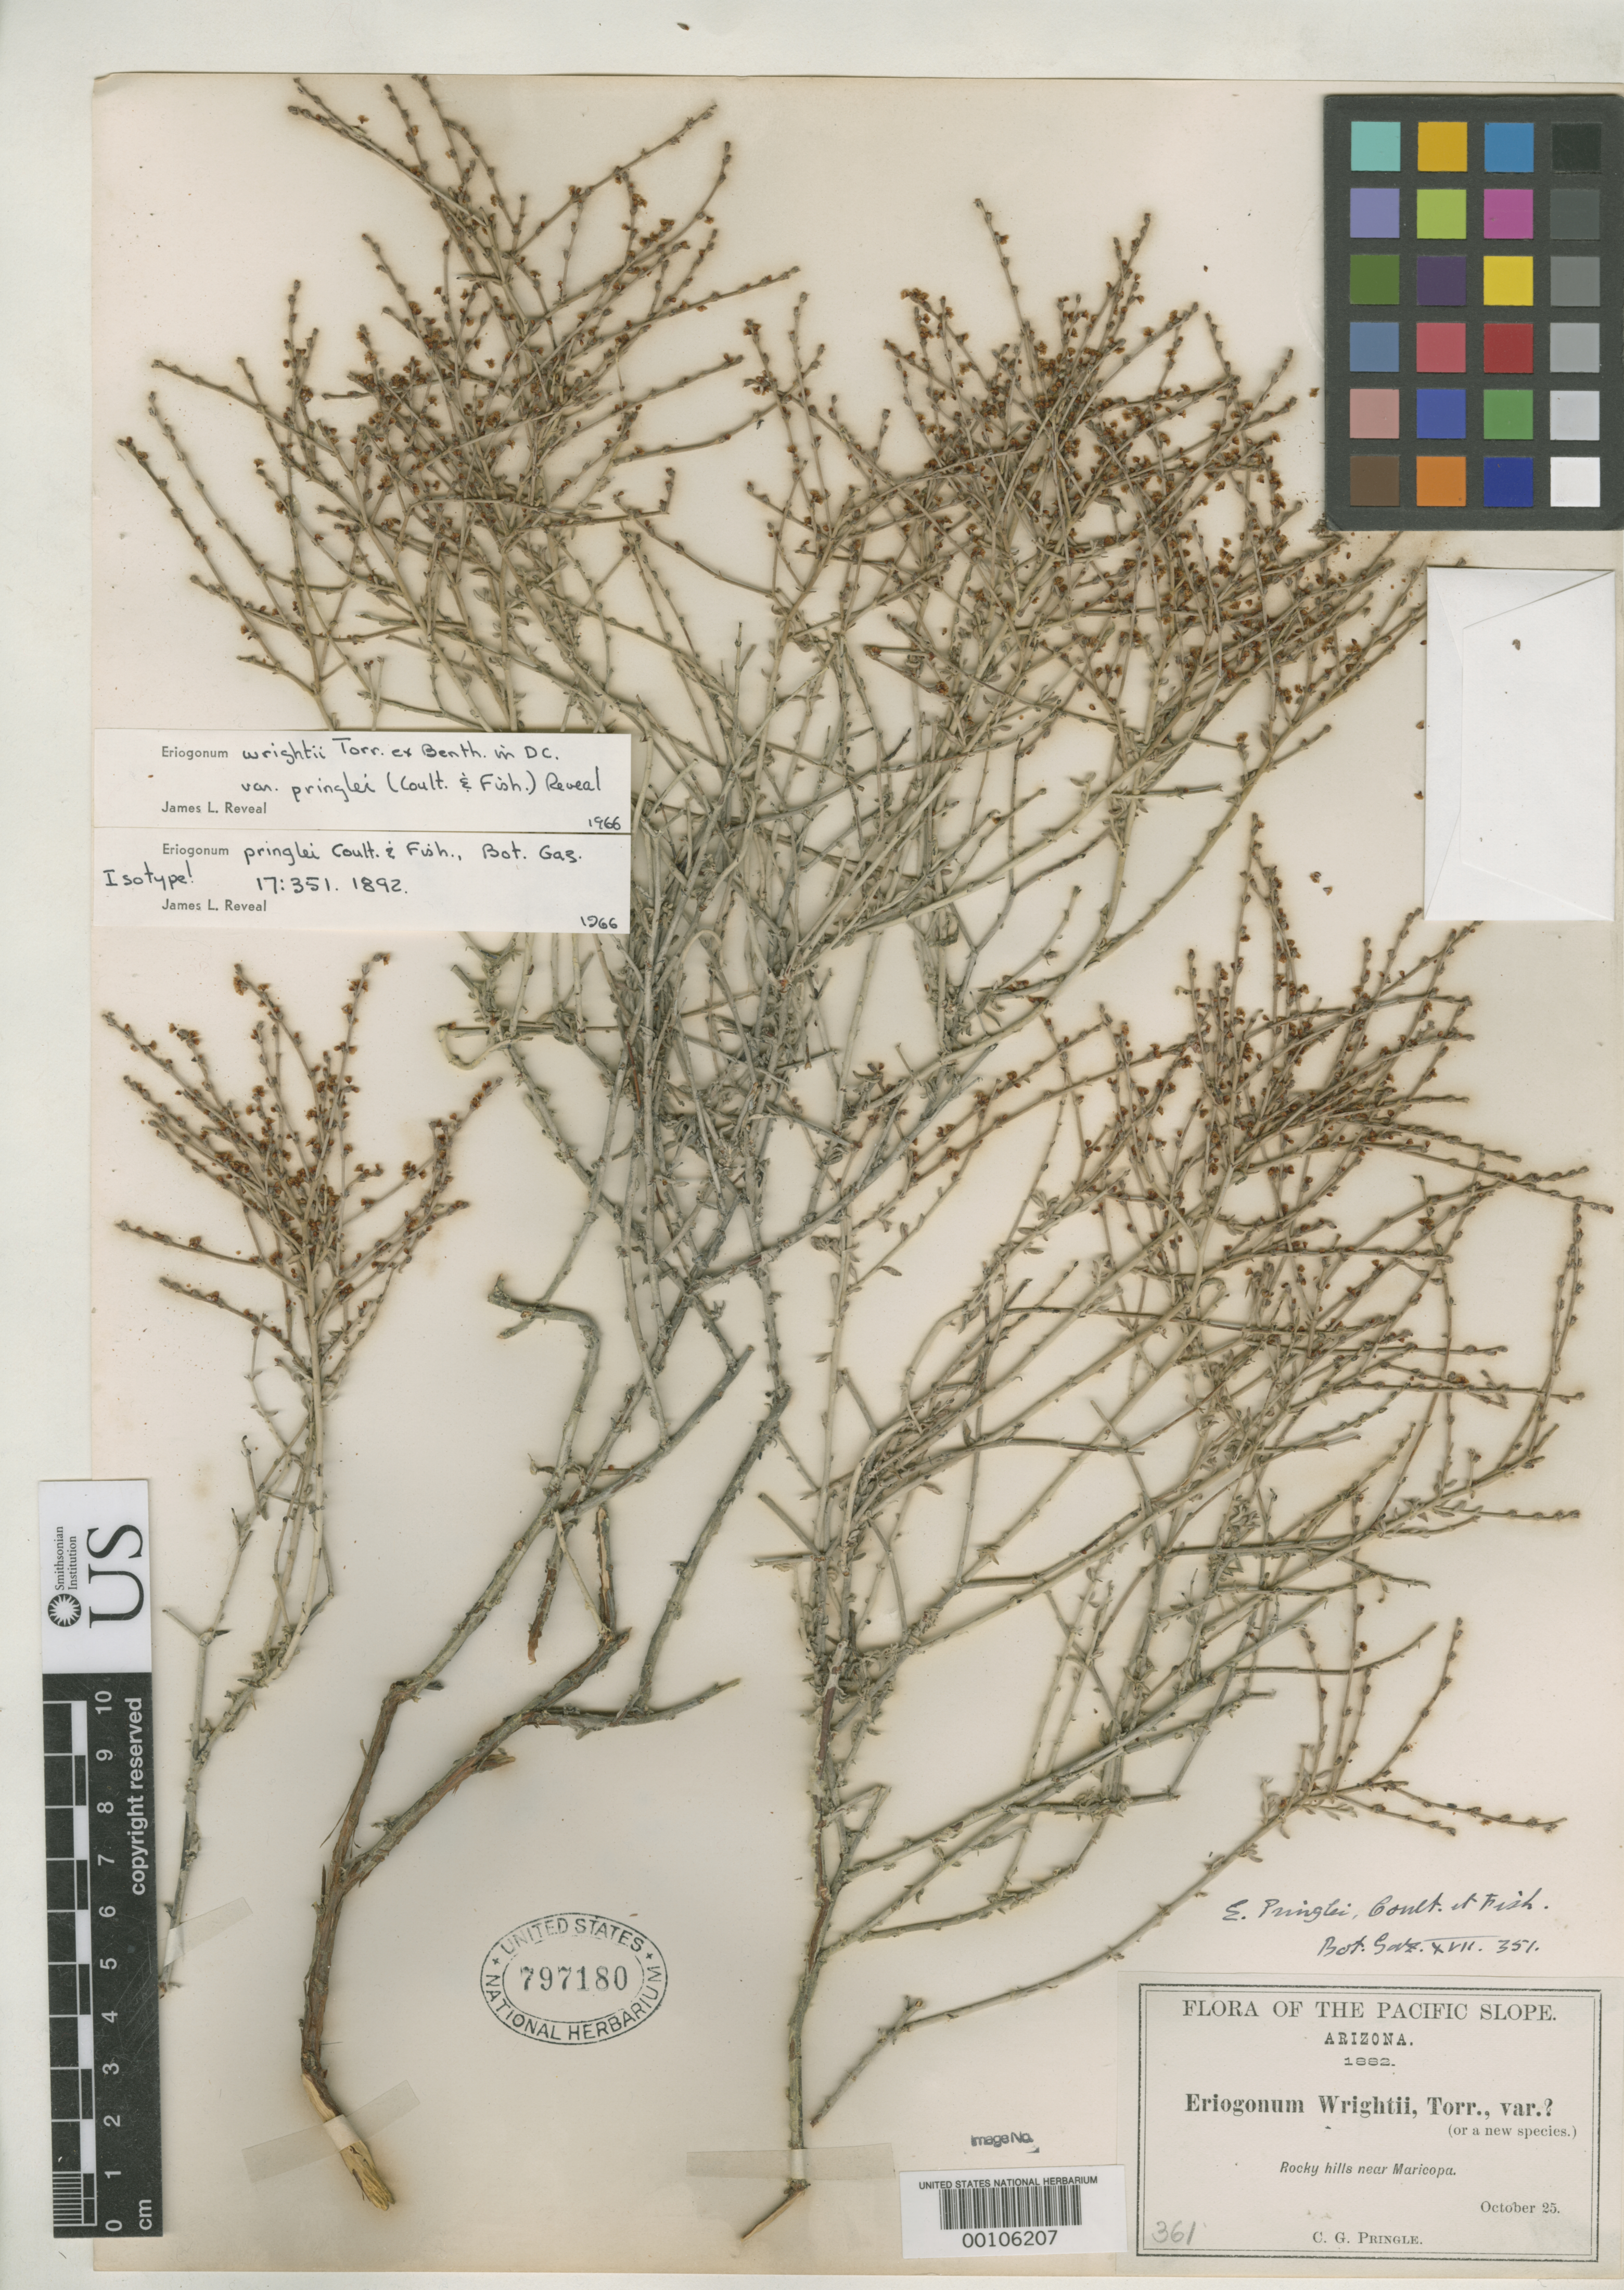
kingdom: Plantae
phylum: Tracheophyta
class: Magnoliopsida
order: Caryophyllales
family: Polygonaceae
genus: Eriogonum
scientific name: Eriogonum pringlei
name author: J.M. Coult. & Fisher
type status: Isotype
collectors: C. G. Pringle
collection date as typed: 25 Oct 1882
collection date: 1882-10-25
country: United States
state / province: Arizona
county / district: Maricopa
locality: Near Maricopa.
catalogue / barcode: US 797180